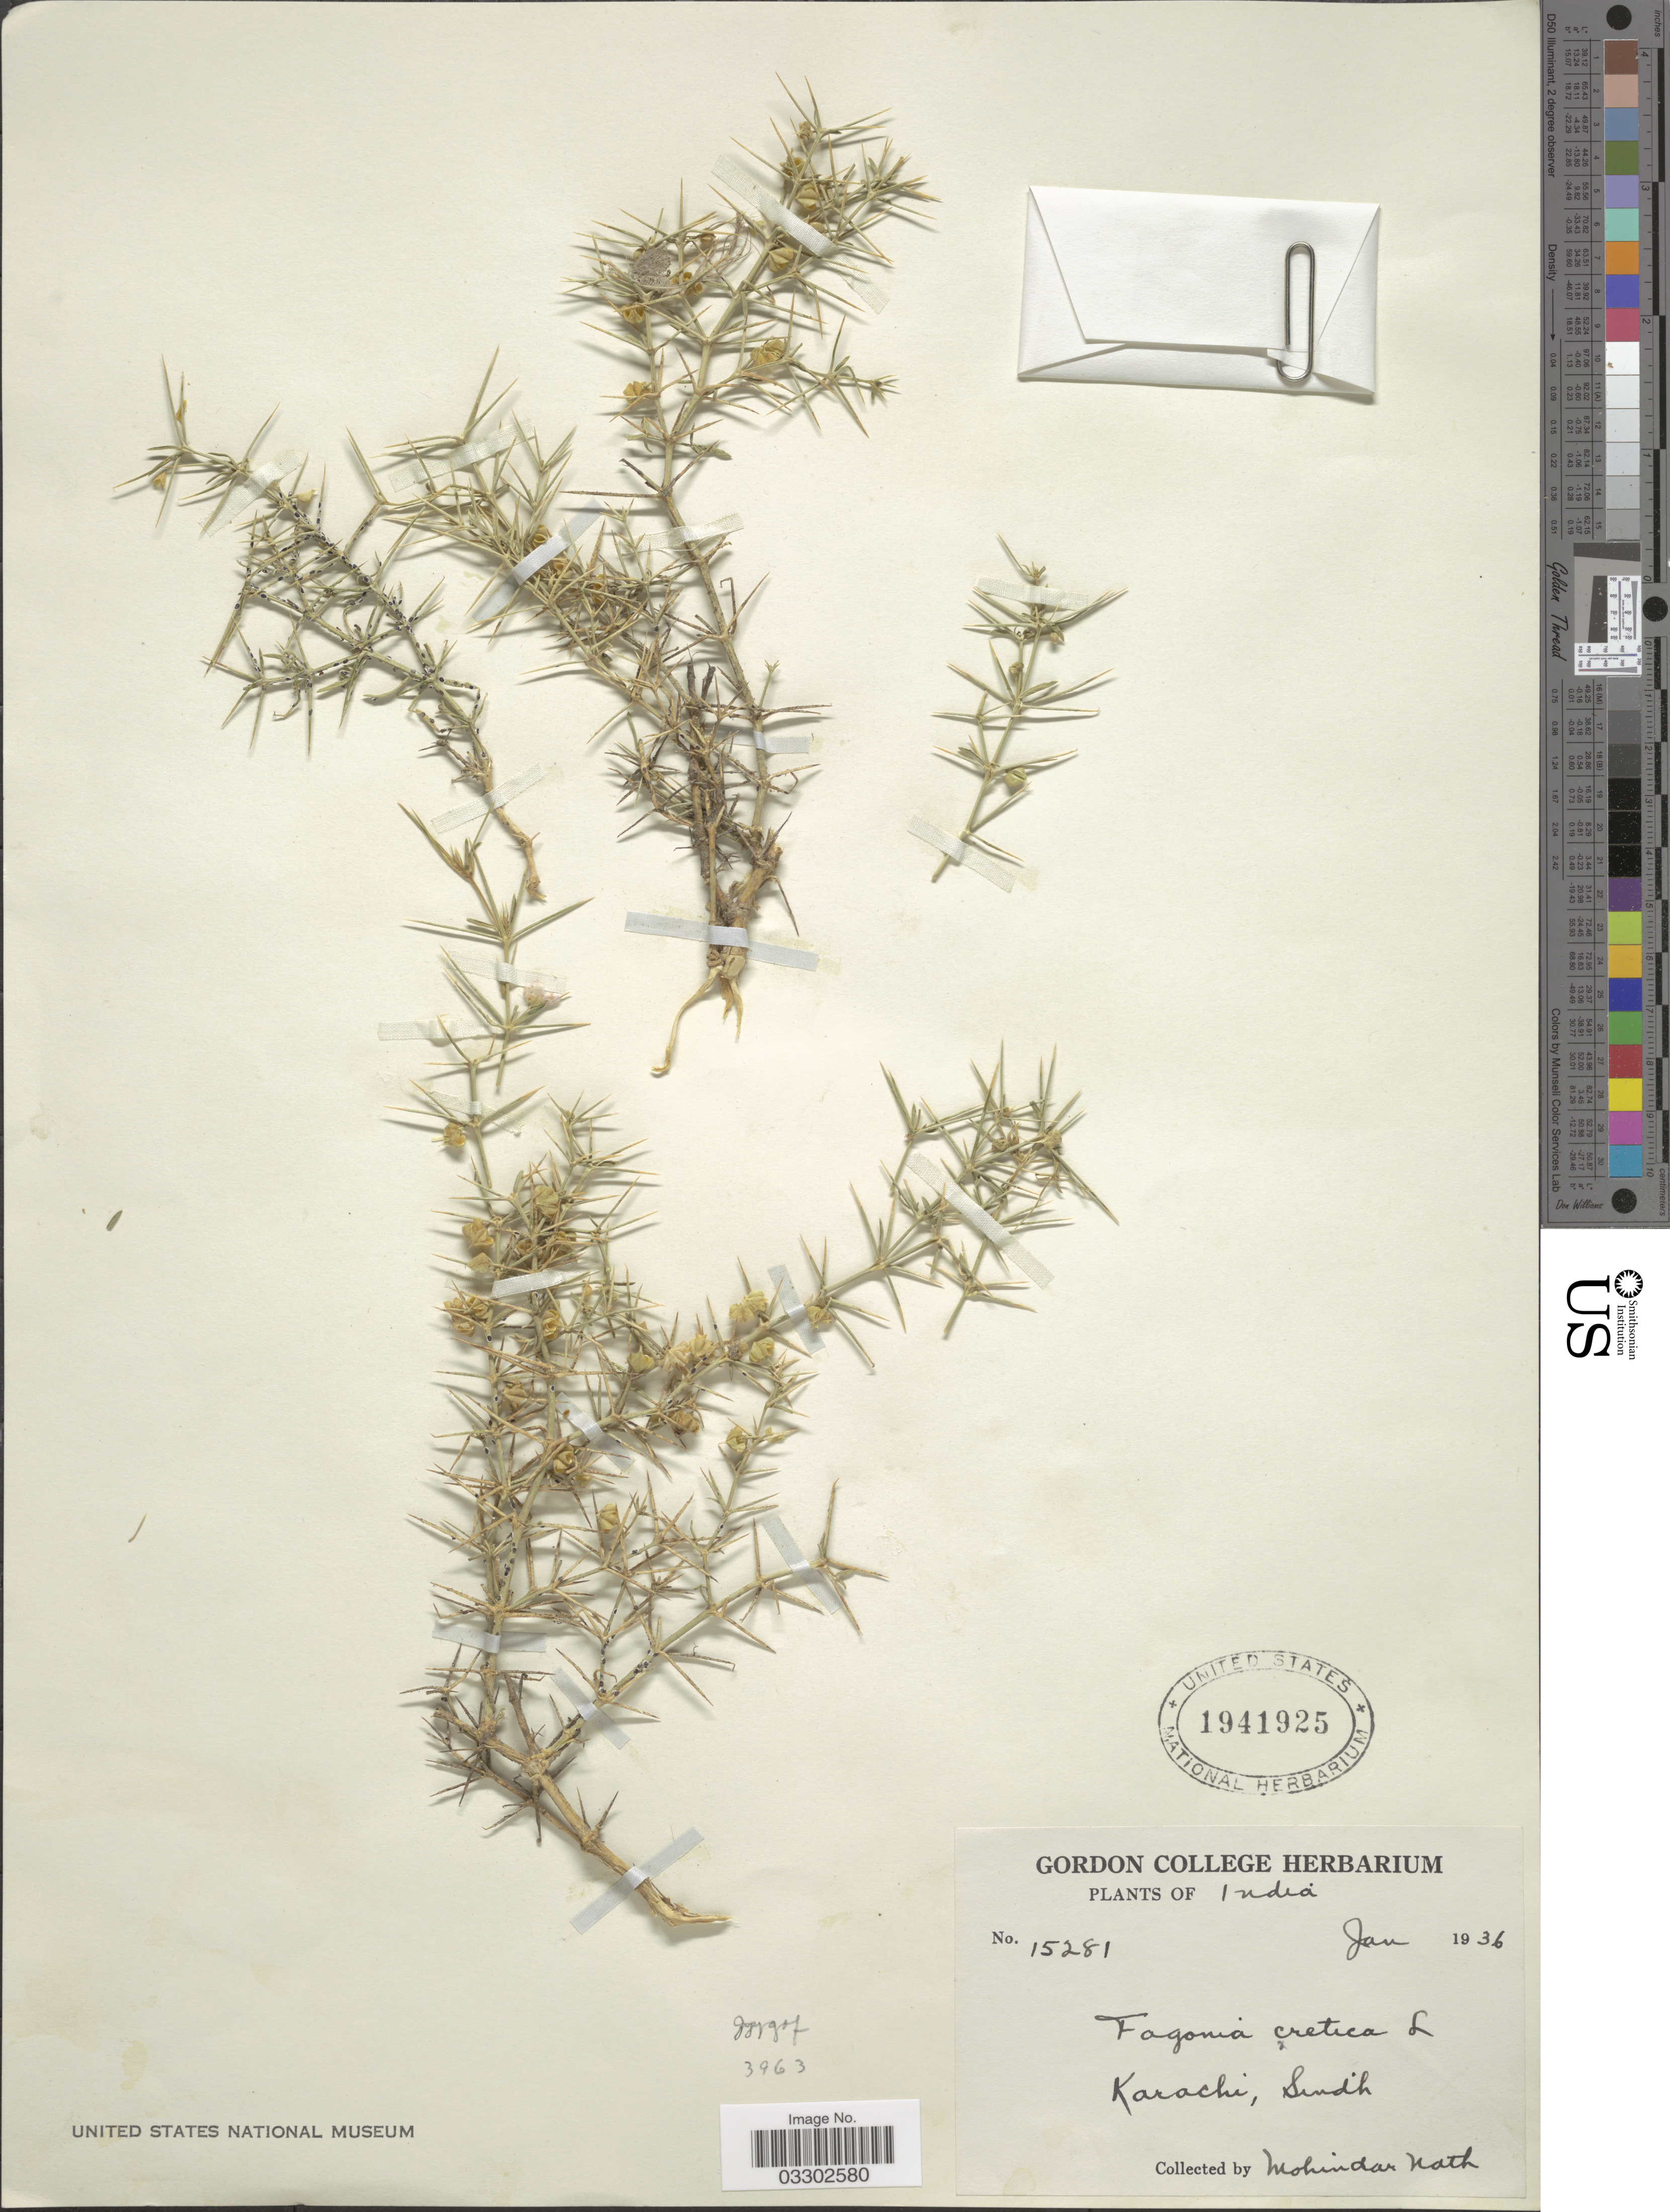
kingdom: Plantae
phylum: Tracheophyta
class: Magnoliopsida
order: Zygophyllales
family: Zygophyllaceae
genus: Fagonia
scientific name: Fagonia cretica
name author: L.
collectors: M. Nath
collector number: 15281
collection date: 1936-01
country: Pakistan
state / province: Sindh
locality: Karachi, Sindh.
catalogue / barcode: US 1941925